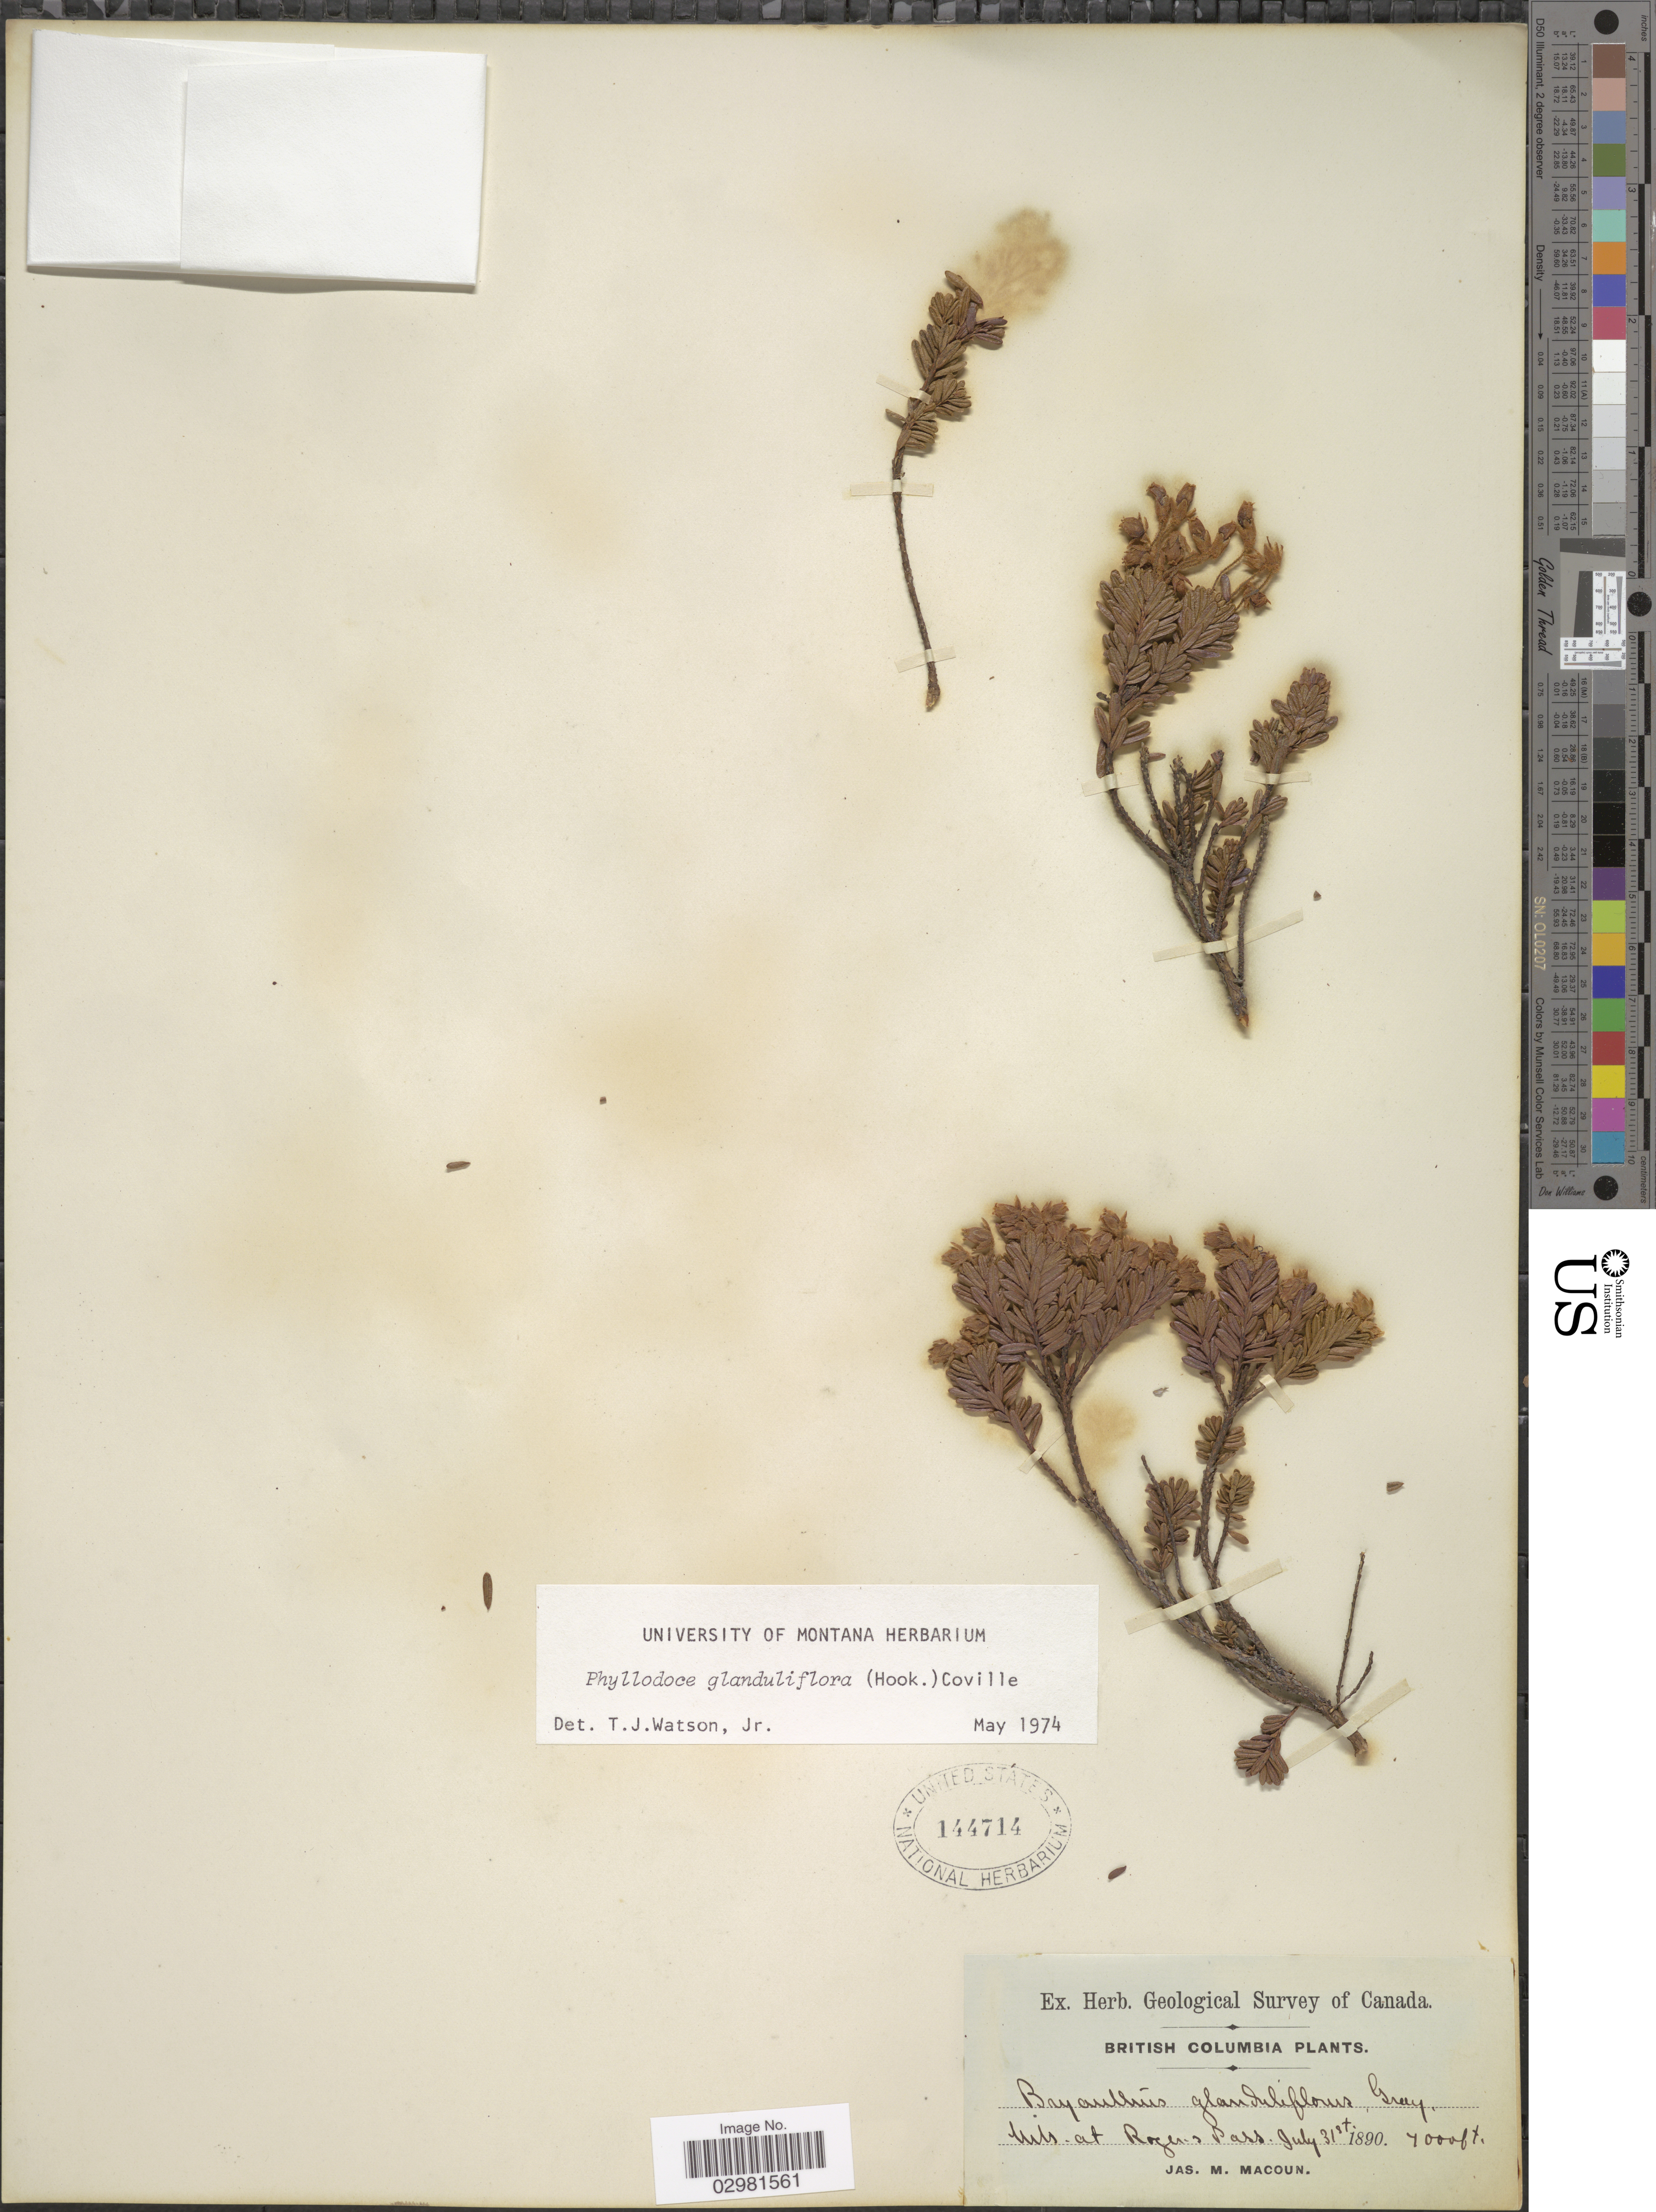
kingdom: Plantae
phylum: Tracheophyta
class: Magnoliopsida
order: Ericales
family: Ericaceae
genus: Phyllodoce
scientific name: Phyllodoce glanduliflora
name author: (Hook.) Coville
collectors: J. M. Macoun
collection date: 1890-07-31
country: Canada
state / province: British Columbia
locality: Mts. at Rogers Pass.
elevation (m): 2134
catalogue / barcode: US 144714